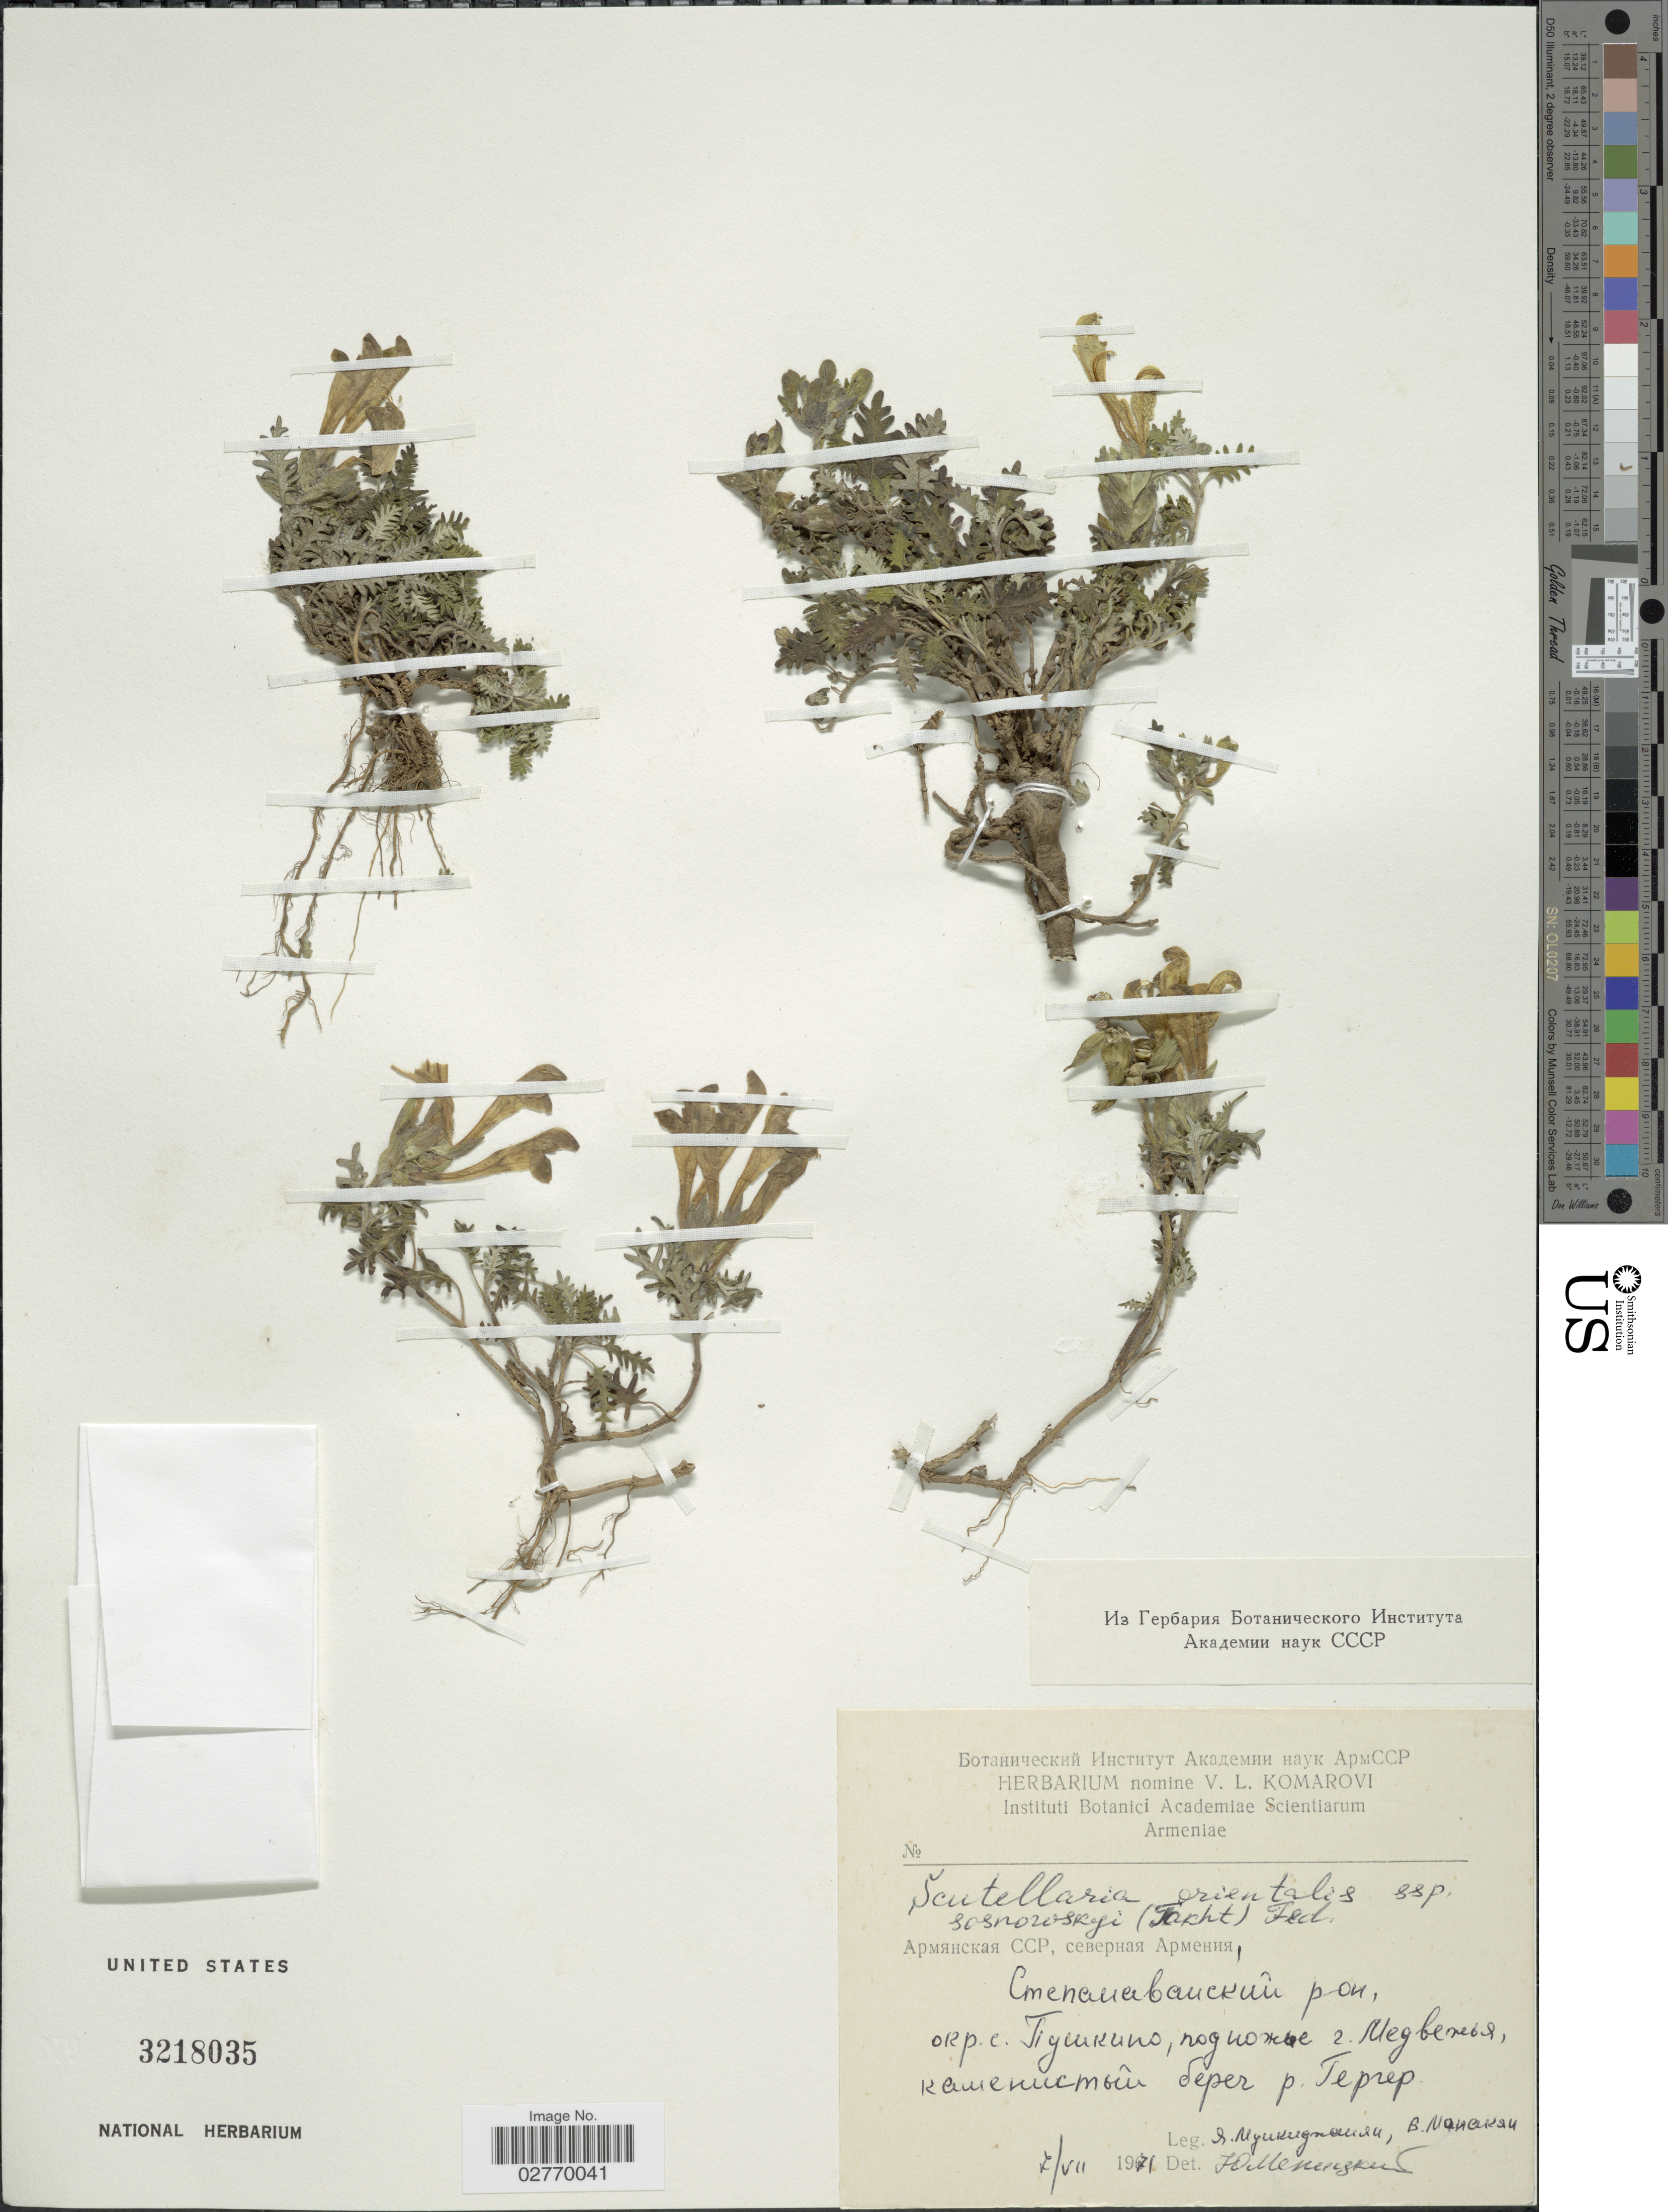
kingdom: Plantae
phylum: Tracheophyta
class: Magnoliopsida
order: Lamiales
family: Lamiaceae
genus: Scutellaria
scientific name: Scutellaria orientalis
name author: L.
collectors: Collector illegible & Collector illegible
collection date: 1971-07-07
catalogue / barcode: US 3218035